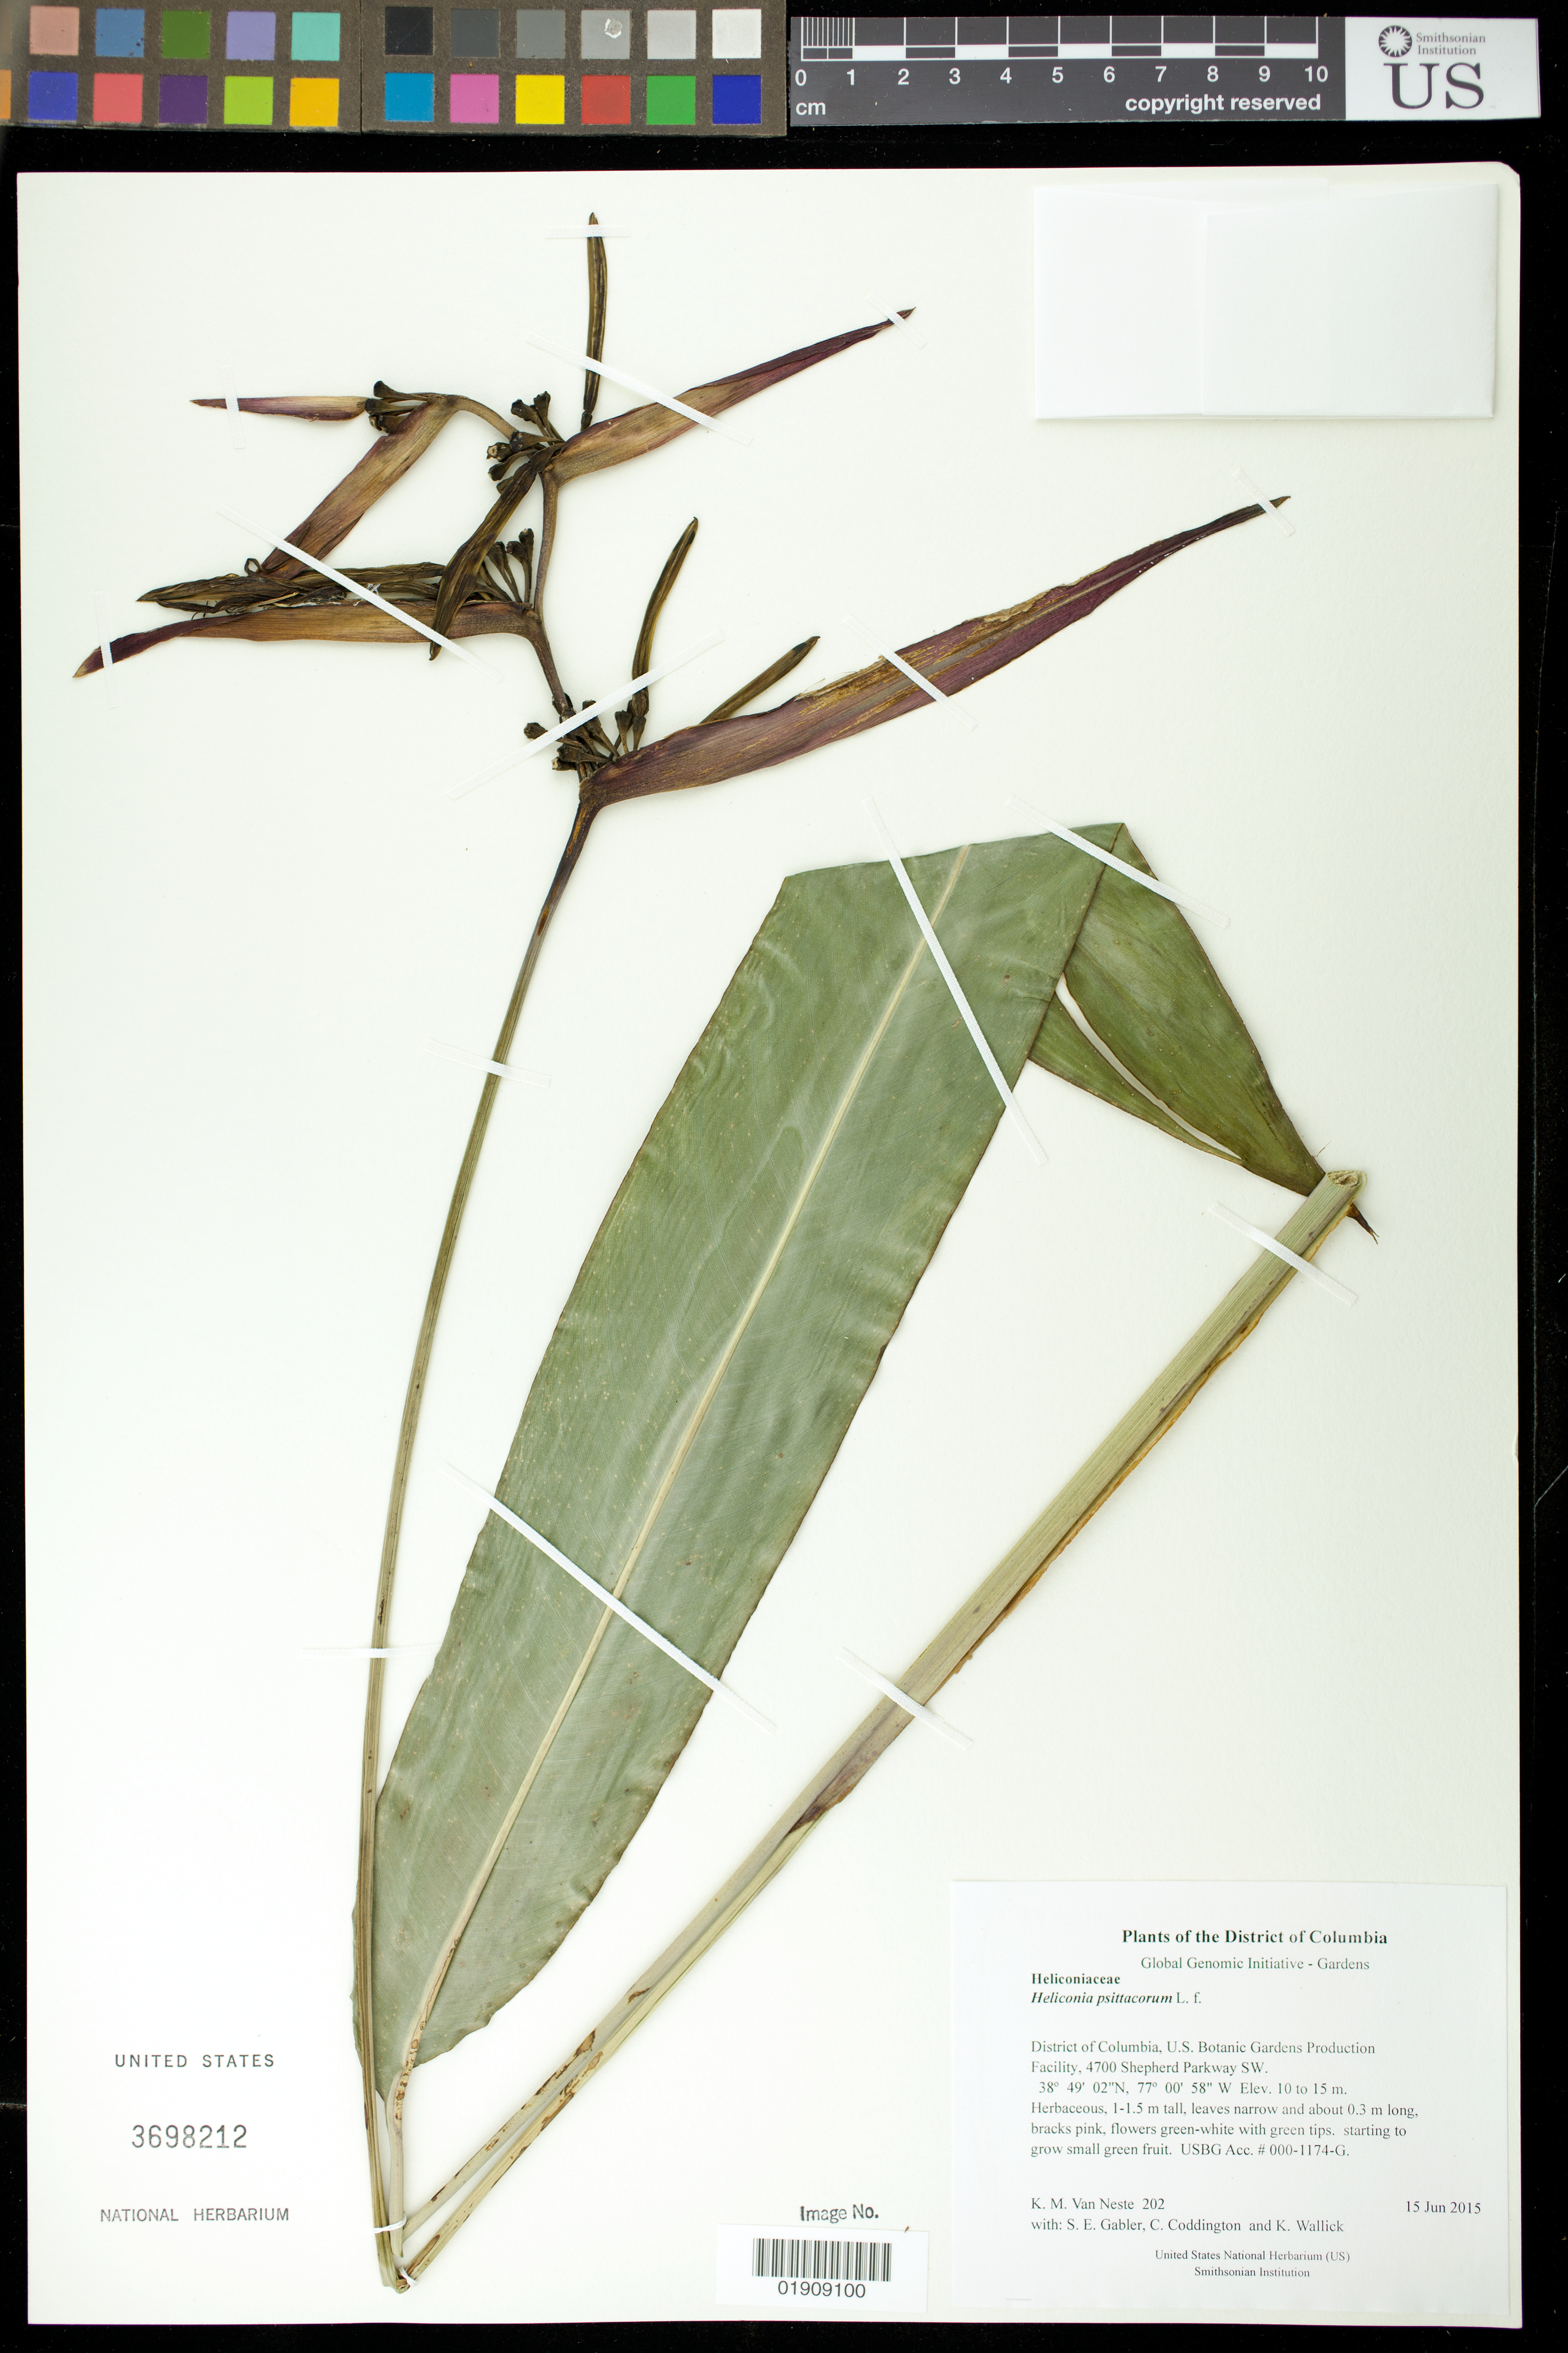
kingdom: Plantae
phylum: Tracheophyta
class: Liliopsida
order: Zingiberales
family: Heliconiaceae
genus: Heliconia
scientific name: Heliconia psittacorum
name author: L. f.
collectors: K. M. Van Neste, S. E. Gabler, C. Coddington & K. Wallick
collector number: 202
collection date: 2015-06-15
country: United States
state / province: District of Columbia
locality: U.S. Botanic Gardens Production Facility, 4700 Shepherd Parkway SW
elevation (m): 10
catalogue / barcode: US 3698212